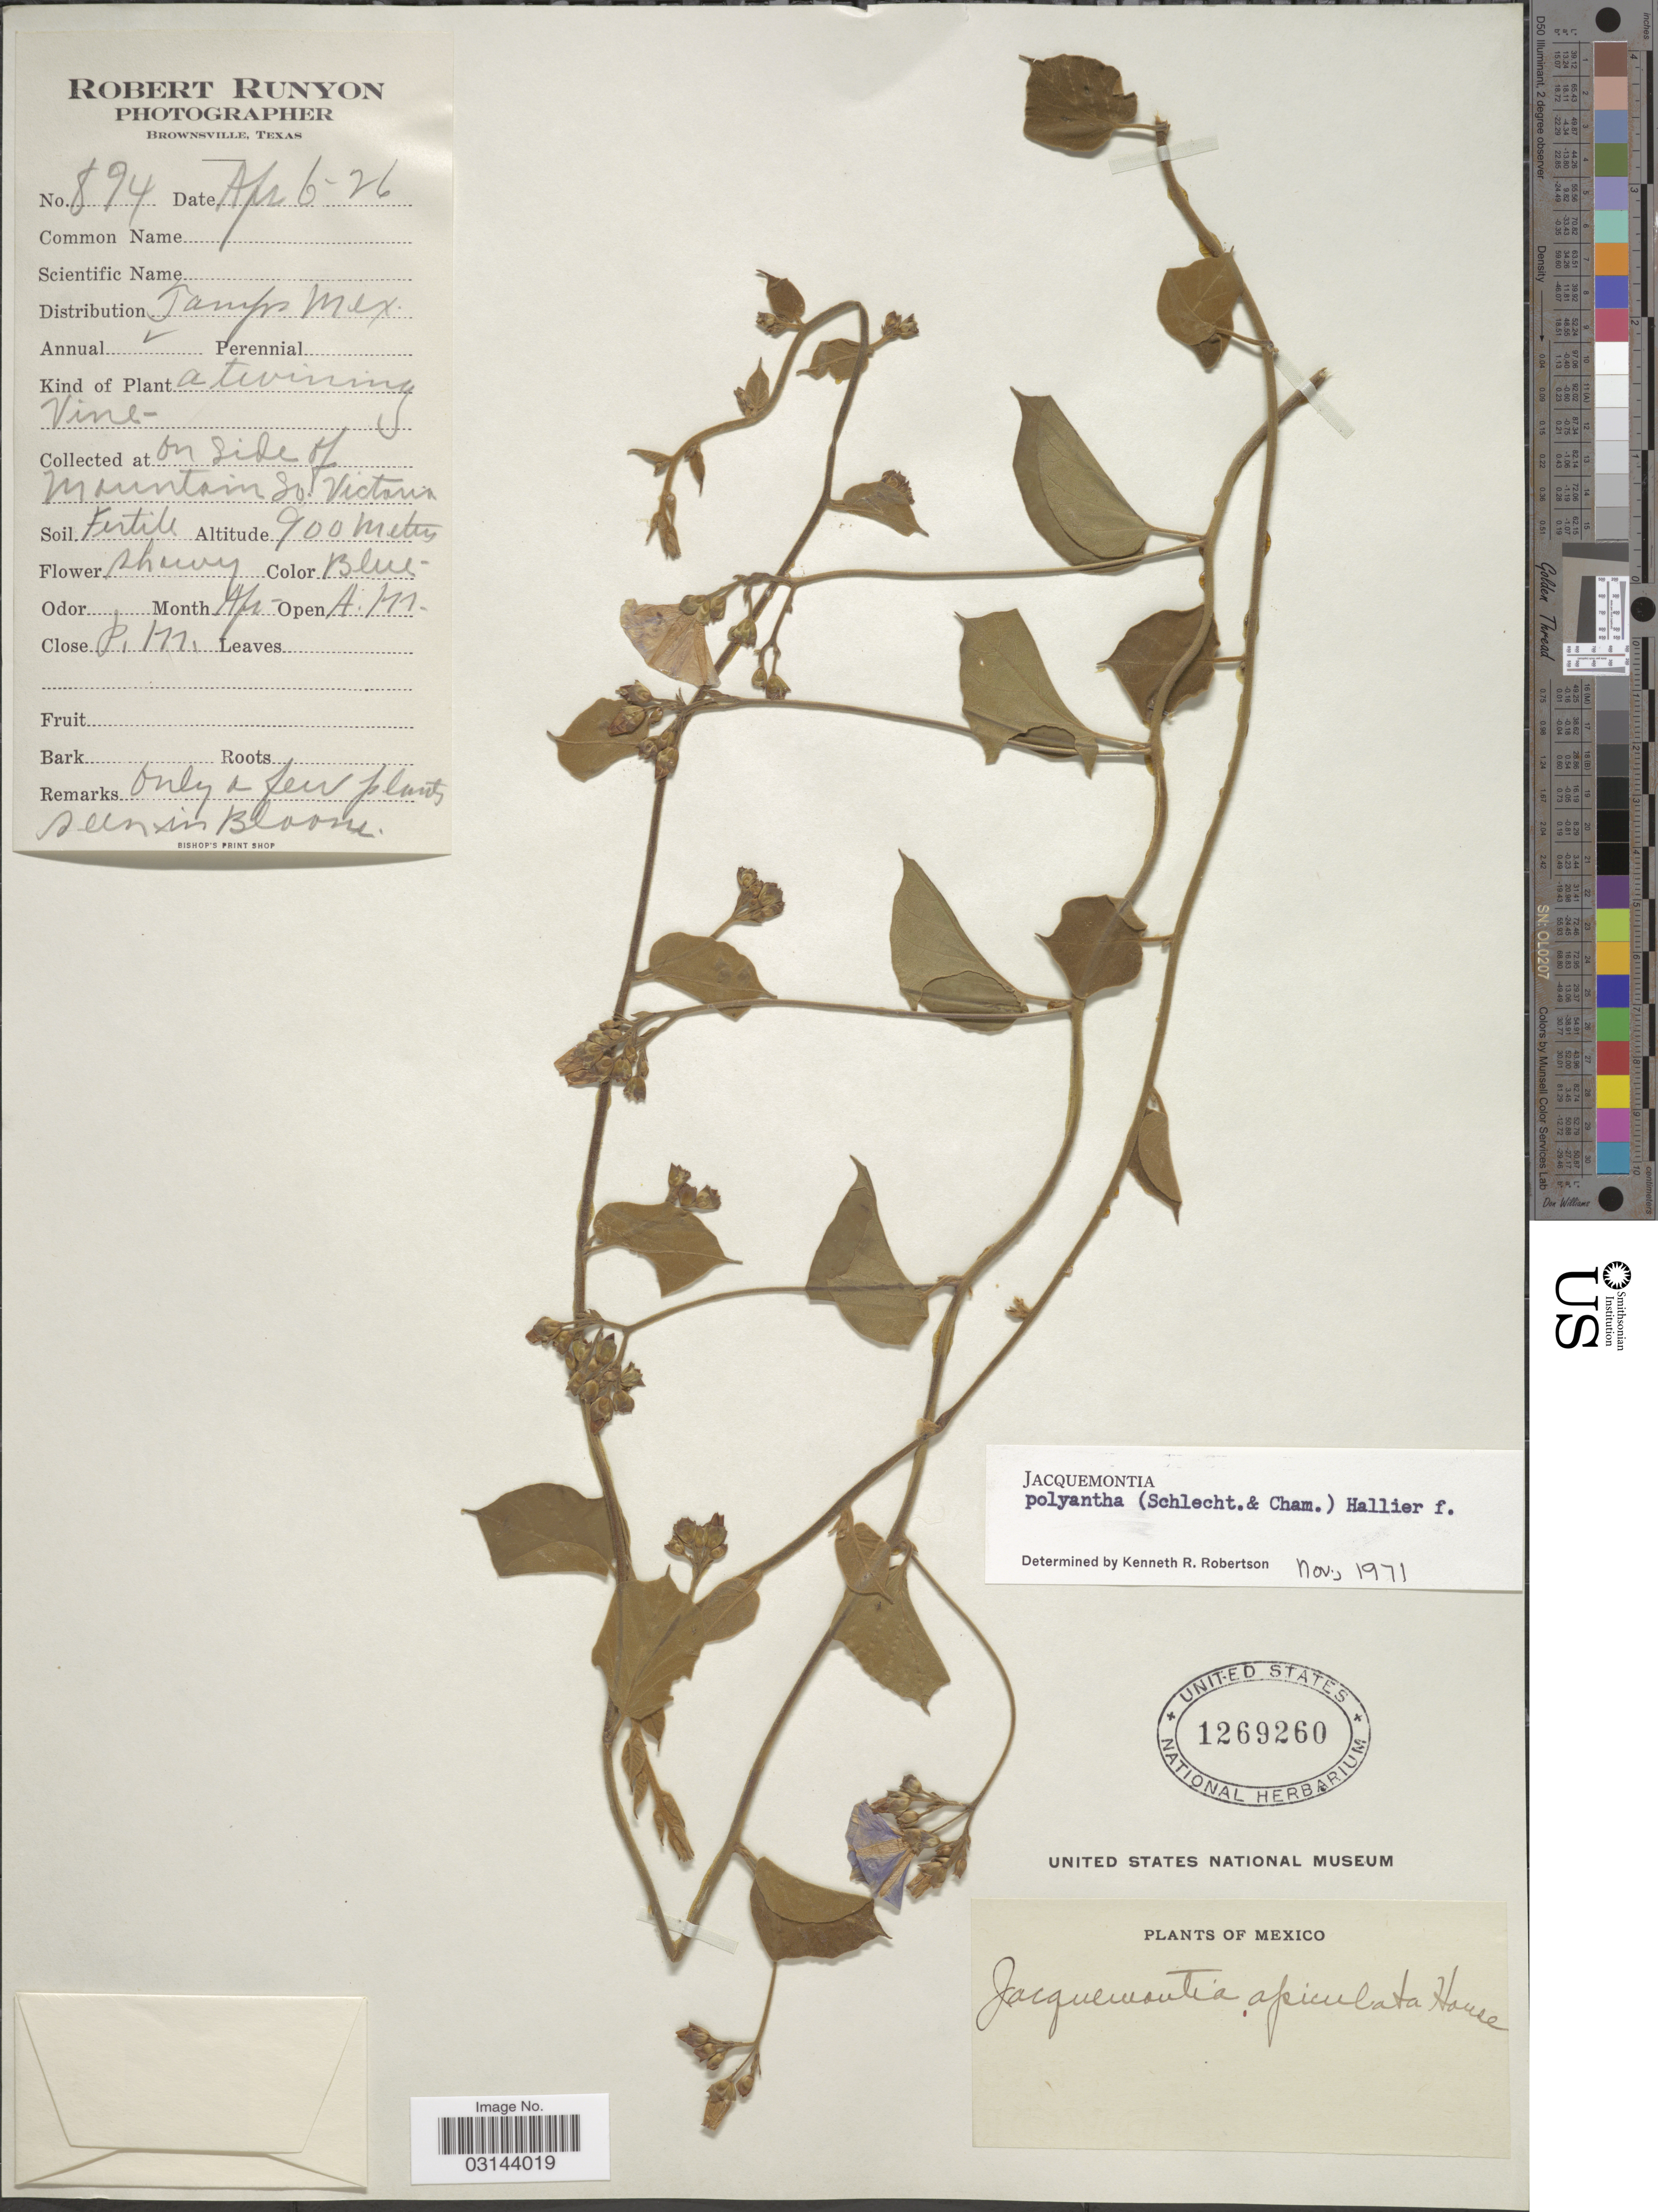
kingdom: Plantae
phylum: Tracheophyta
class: Magnoliopsida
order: Solanales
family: Convolvulaceae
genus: Jacquemontia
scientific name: Jacquemontia polyantha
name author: (Schltdl. & Cham.) Hallier f.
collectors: R. Runyon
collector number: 894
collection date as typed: Transcribed d/m/y: 6/4/26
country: Mexico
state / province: Tamaulipas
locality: On side of Mountain So. Victoria.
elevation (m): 900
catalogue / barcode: US 1269260